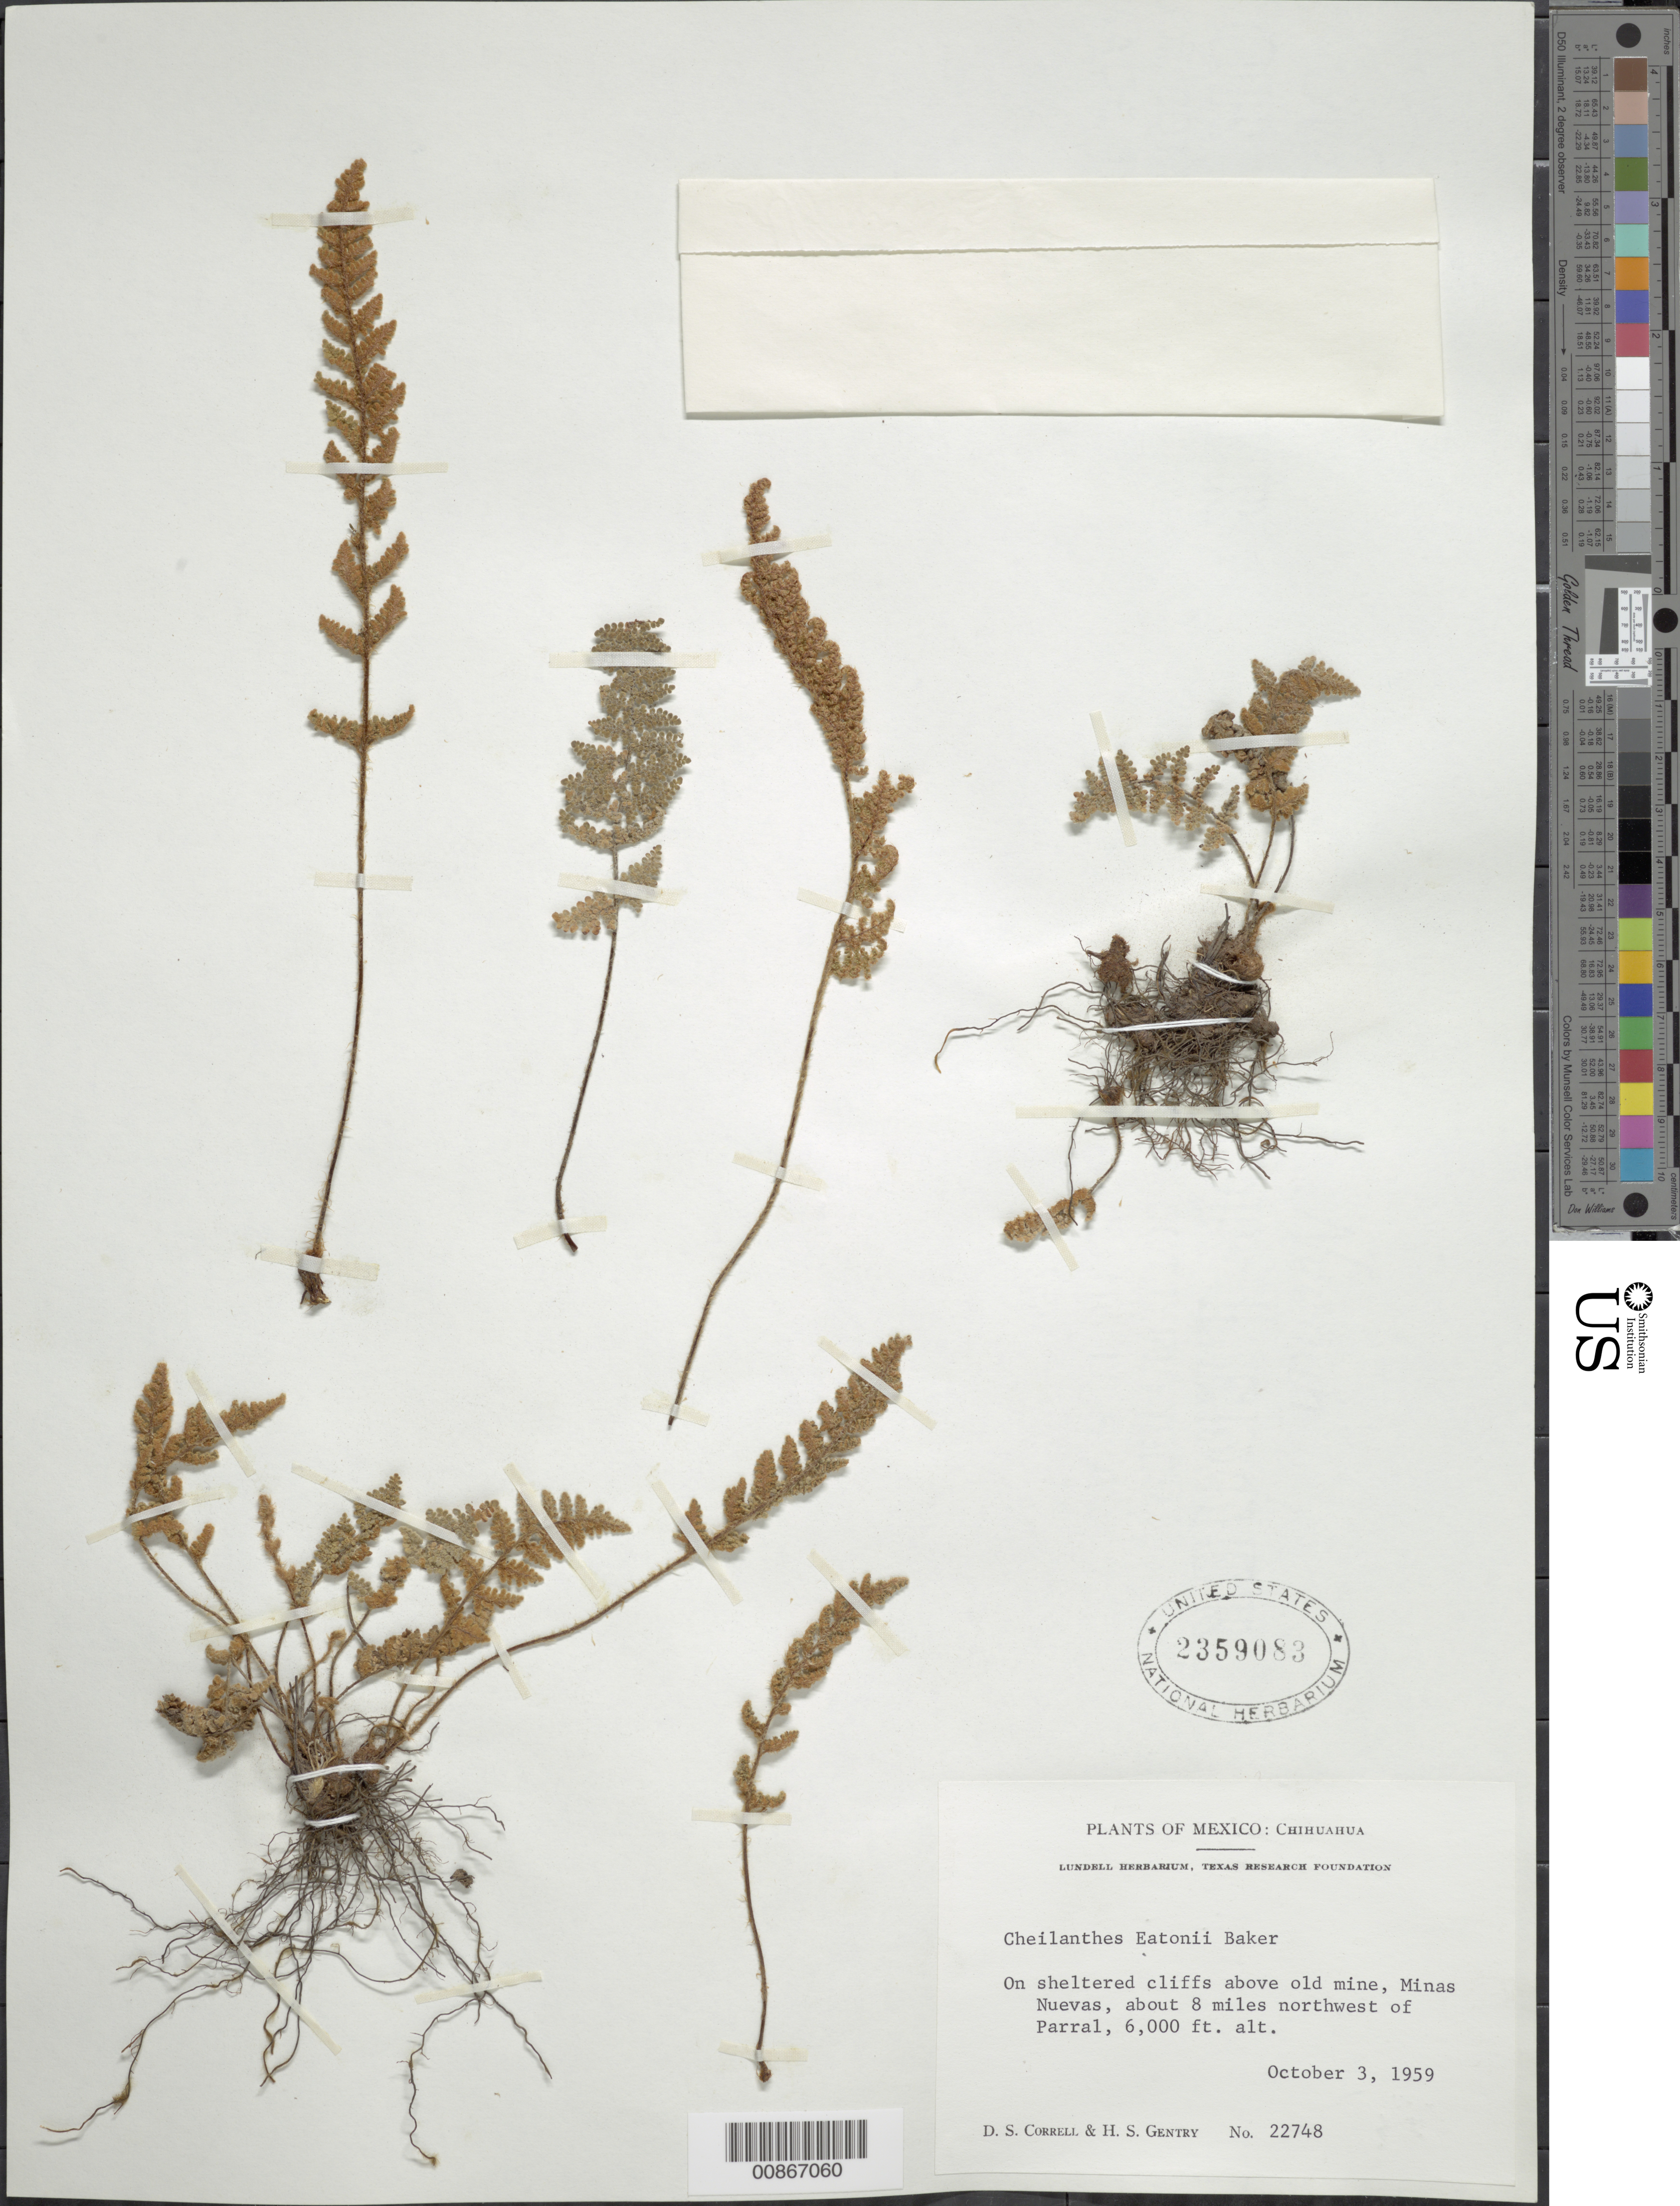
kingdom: Plantae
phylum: Tracheophyta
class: Polypodiopsida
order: Polypodiales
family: Pteridaceae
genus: Myriopteris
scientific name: Myriopteris rufa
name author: Fée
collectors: D. S. Correll & H. S. Gentry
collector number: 22748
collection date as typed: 03 Oct 1959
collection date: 1959-10-03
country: Mexico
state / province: Chihuahua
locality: Above old mine, Minas Nuevas, about 8 miles northwest of Parral.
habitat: On sheltered cliffs.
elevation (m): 1829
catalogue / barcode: US 2359083